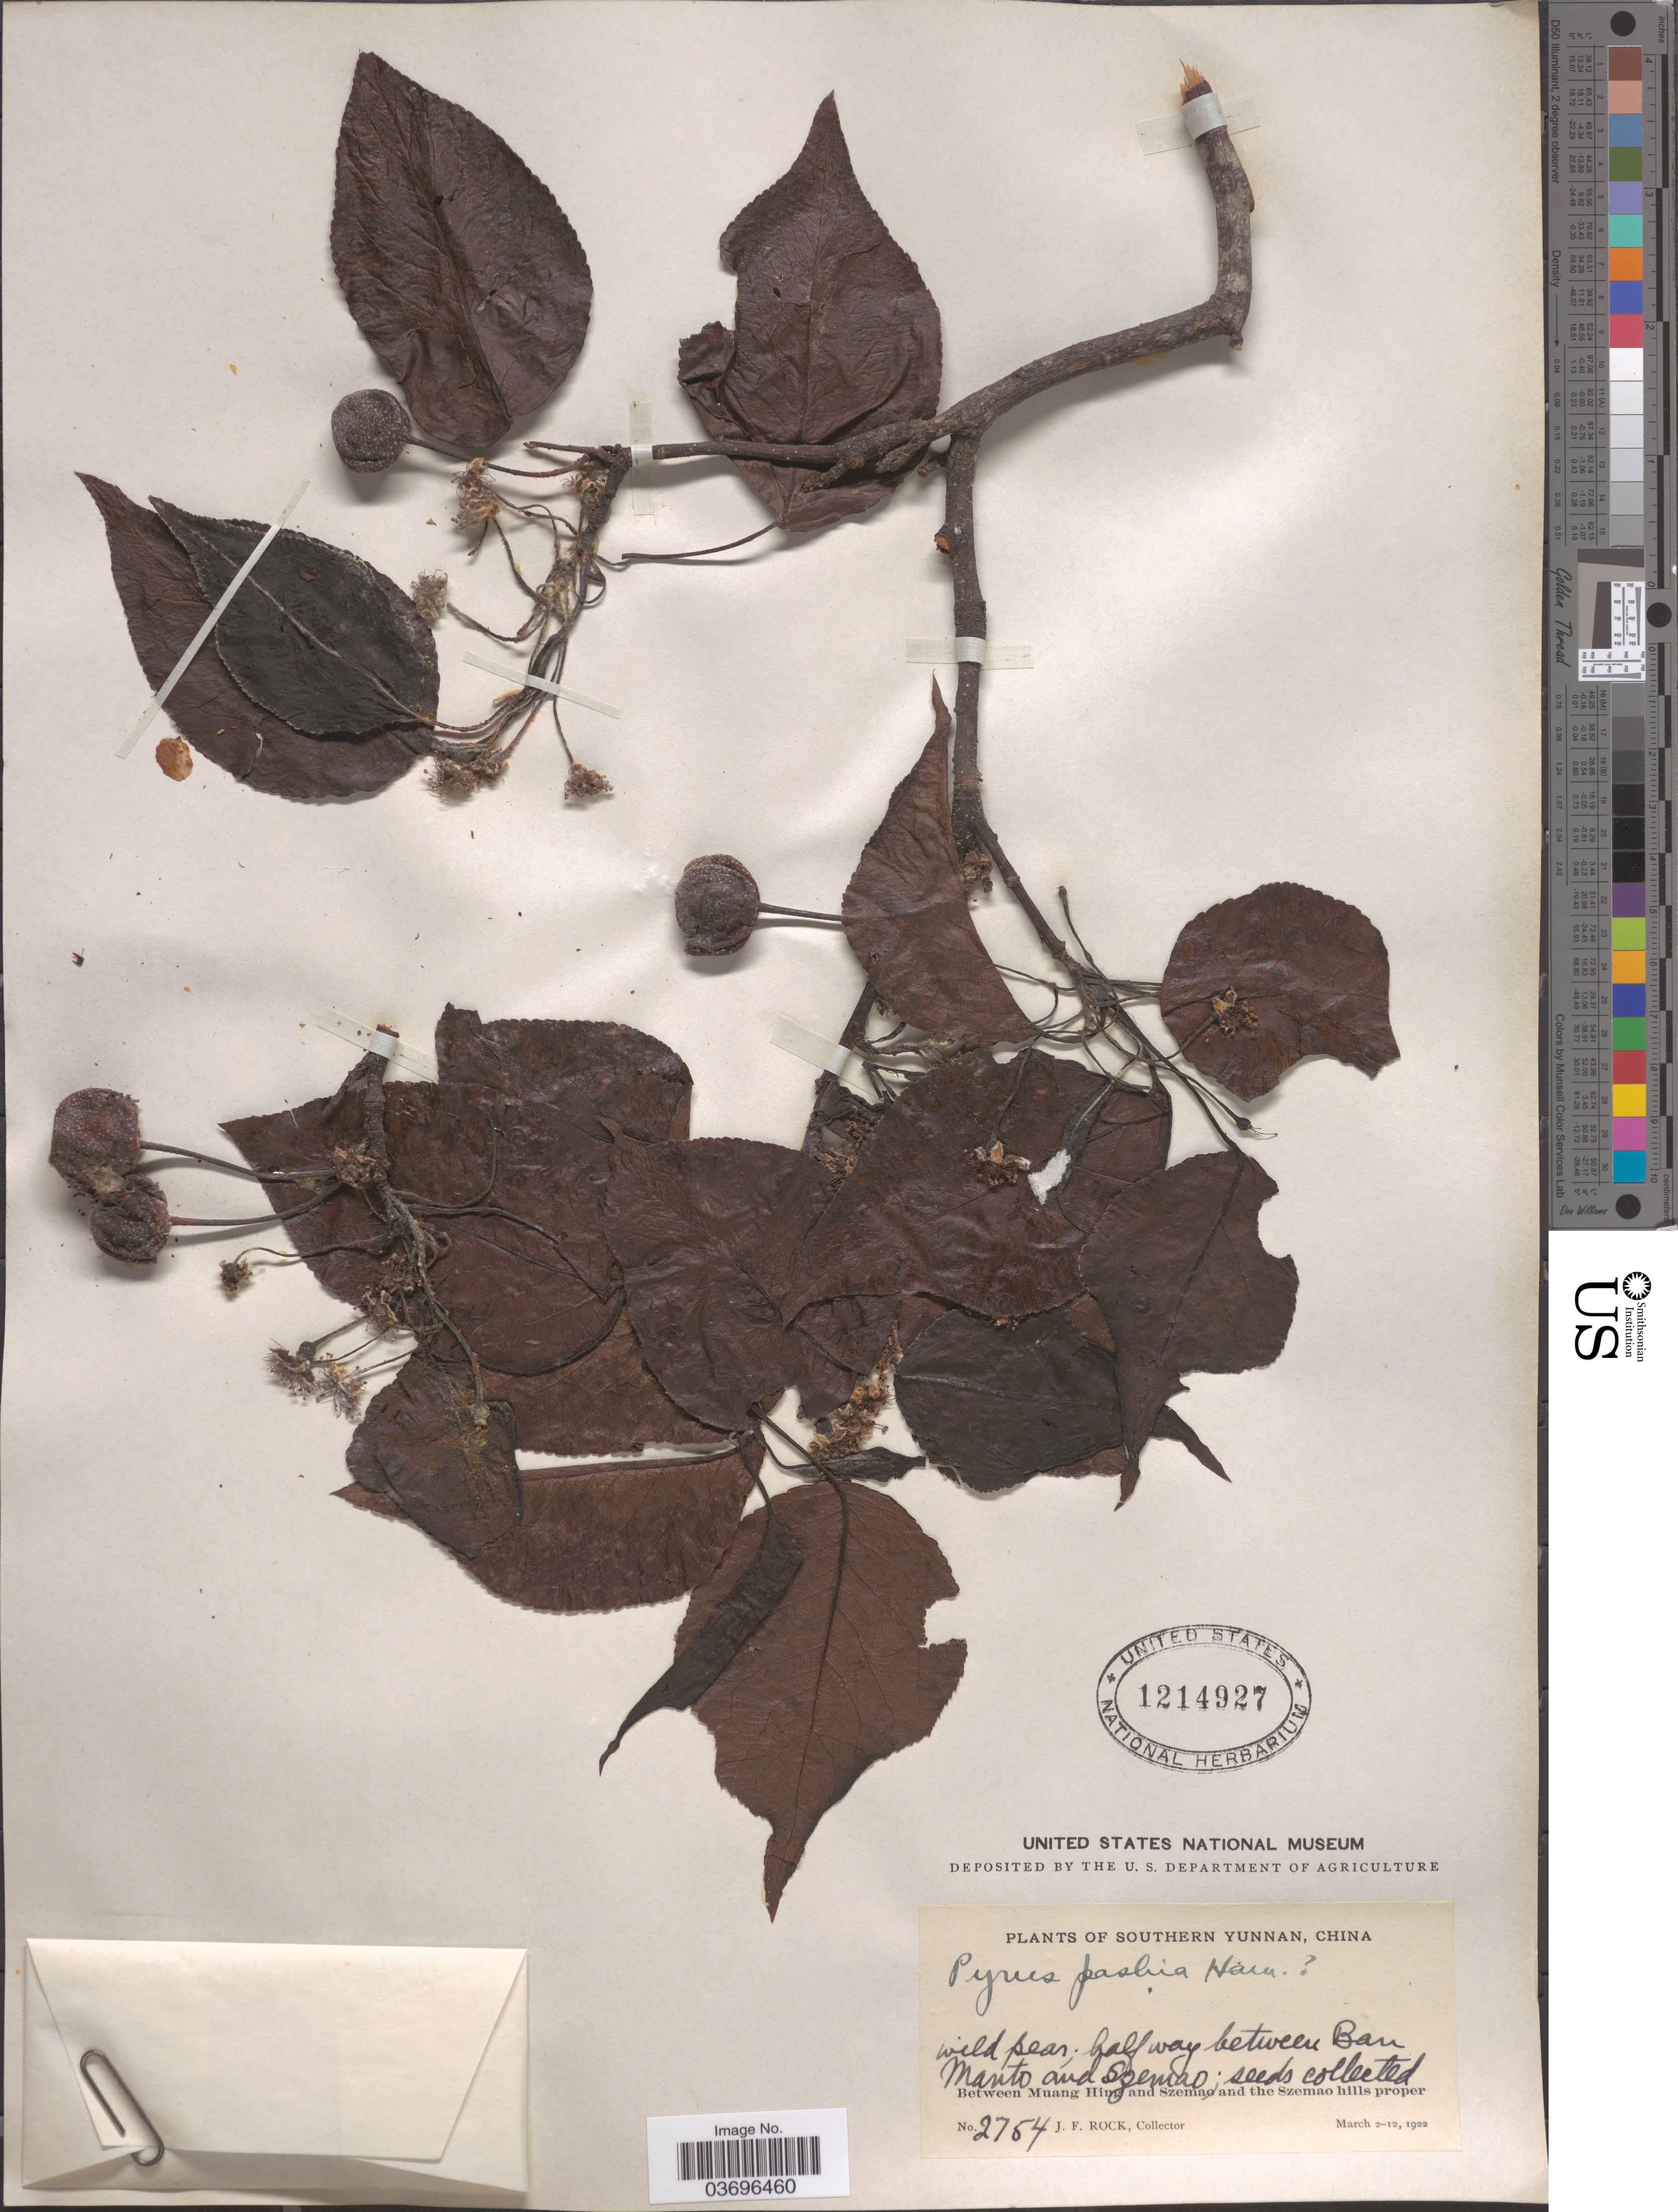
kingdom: Plantae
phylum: Tracheophyta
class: Magnoliopsida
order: Rosales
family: Rosaceae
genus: Pyrus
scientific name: Pyrus pashia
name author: Buch.-Ham. ex D. Don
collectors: J. Rock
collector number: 2754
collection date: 1922-03-02/1922-03-12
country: China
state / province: Yunnan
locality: Southern Yunnan. Halfway between Bau Manto and Szemao. Between Muang Hing and Szemao and the Szemao hills proper.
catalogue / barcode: US 1214927